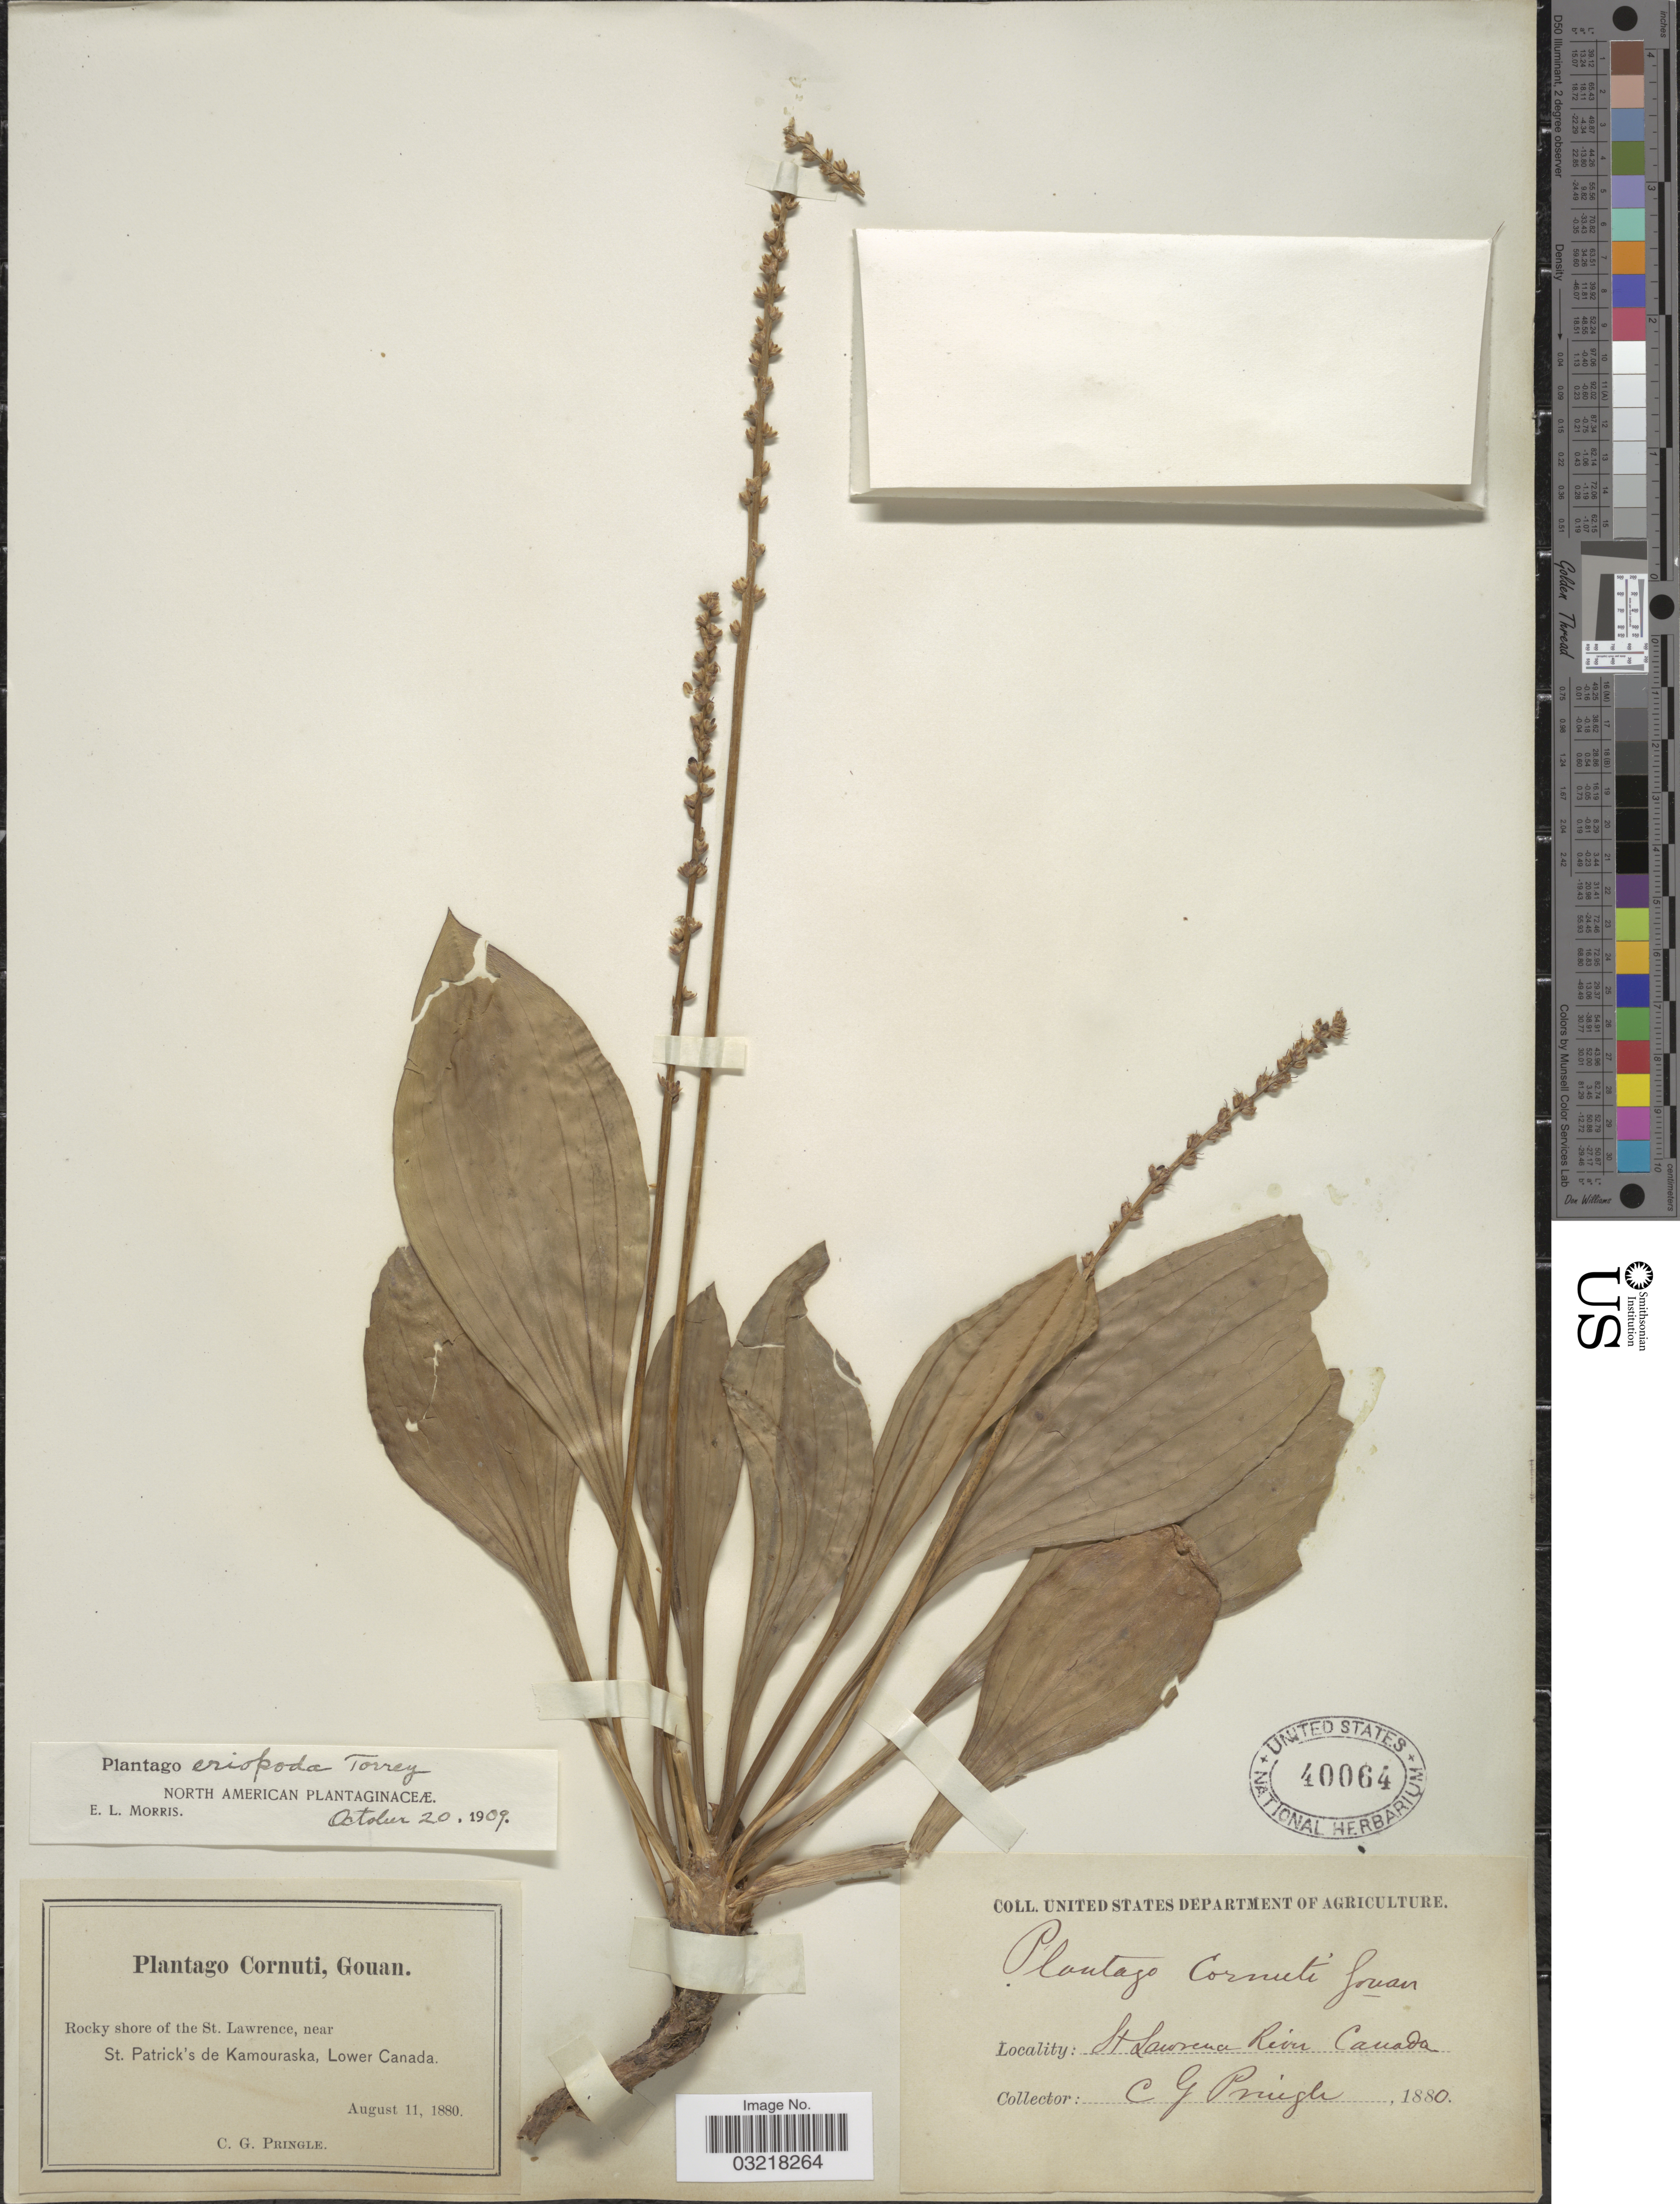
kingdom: Plantae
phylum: Tracheophyta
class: Magnoliopsida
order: Lamiales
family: Plantaginaceae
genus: Plantago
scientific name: Plantago eriopoda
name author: Torr.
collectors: C. G. Pringle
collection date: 1880-08-11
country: Canada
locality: Rocky shore of the St. Lawrence, near St. Patrick's de Kamouraska, Lower Canada. St. Lawrence River.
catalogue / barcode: US 40064